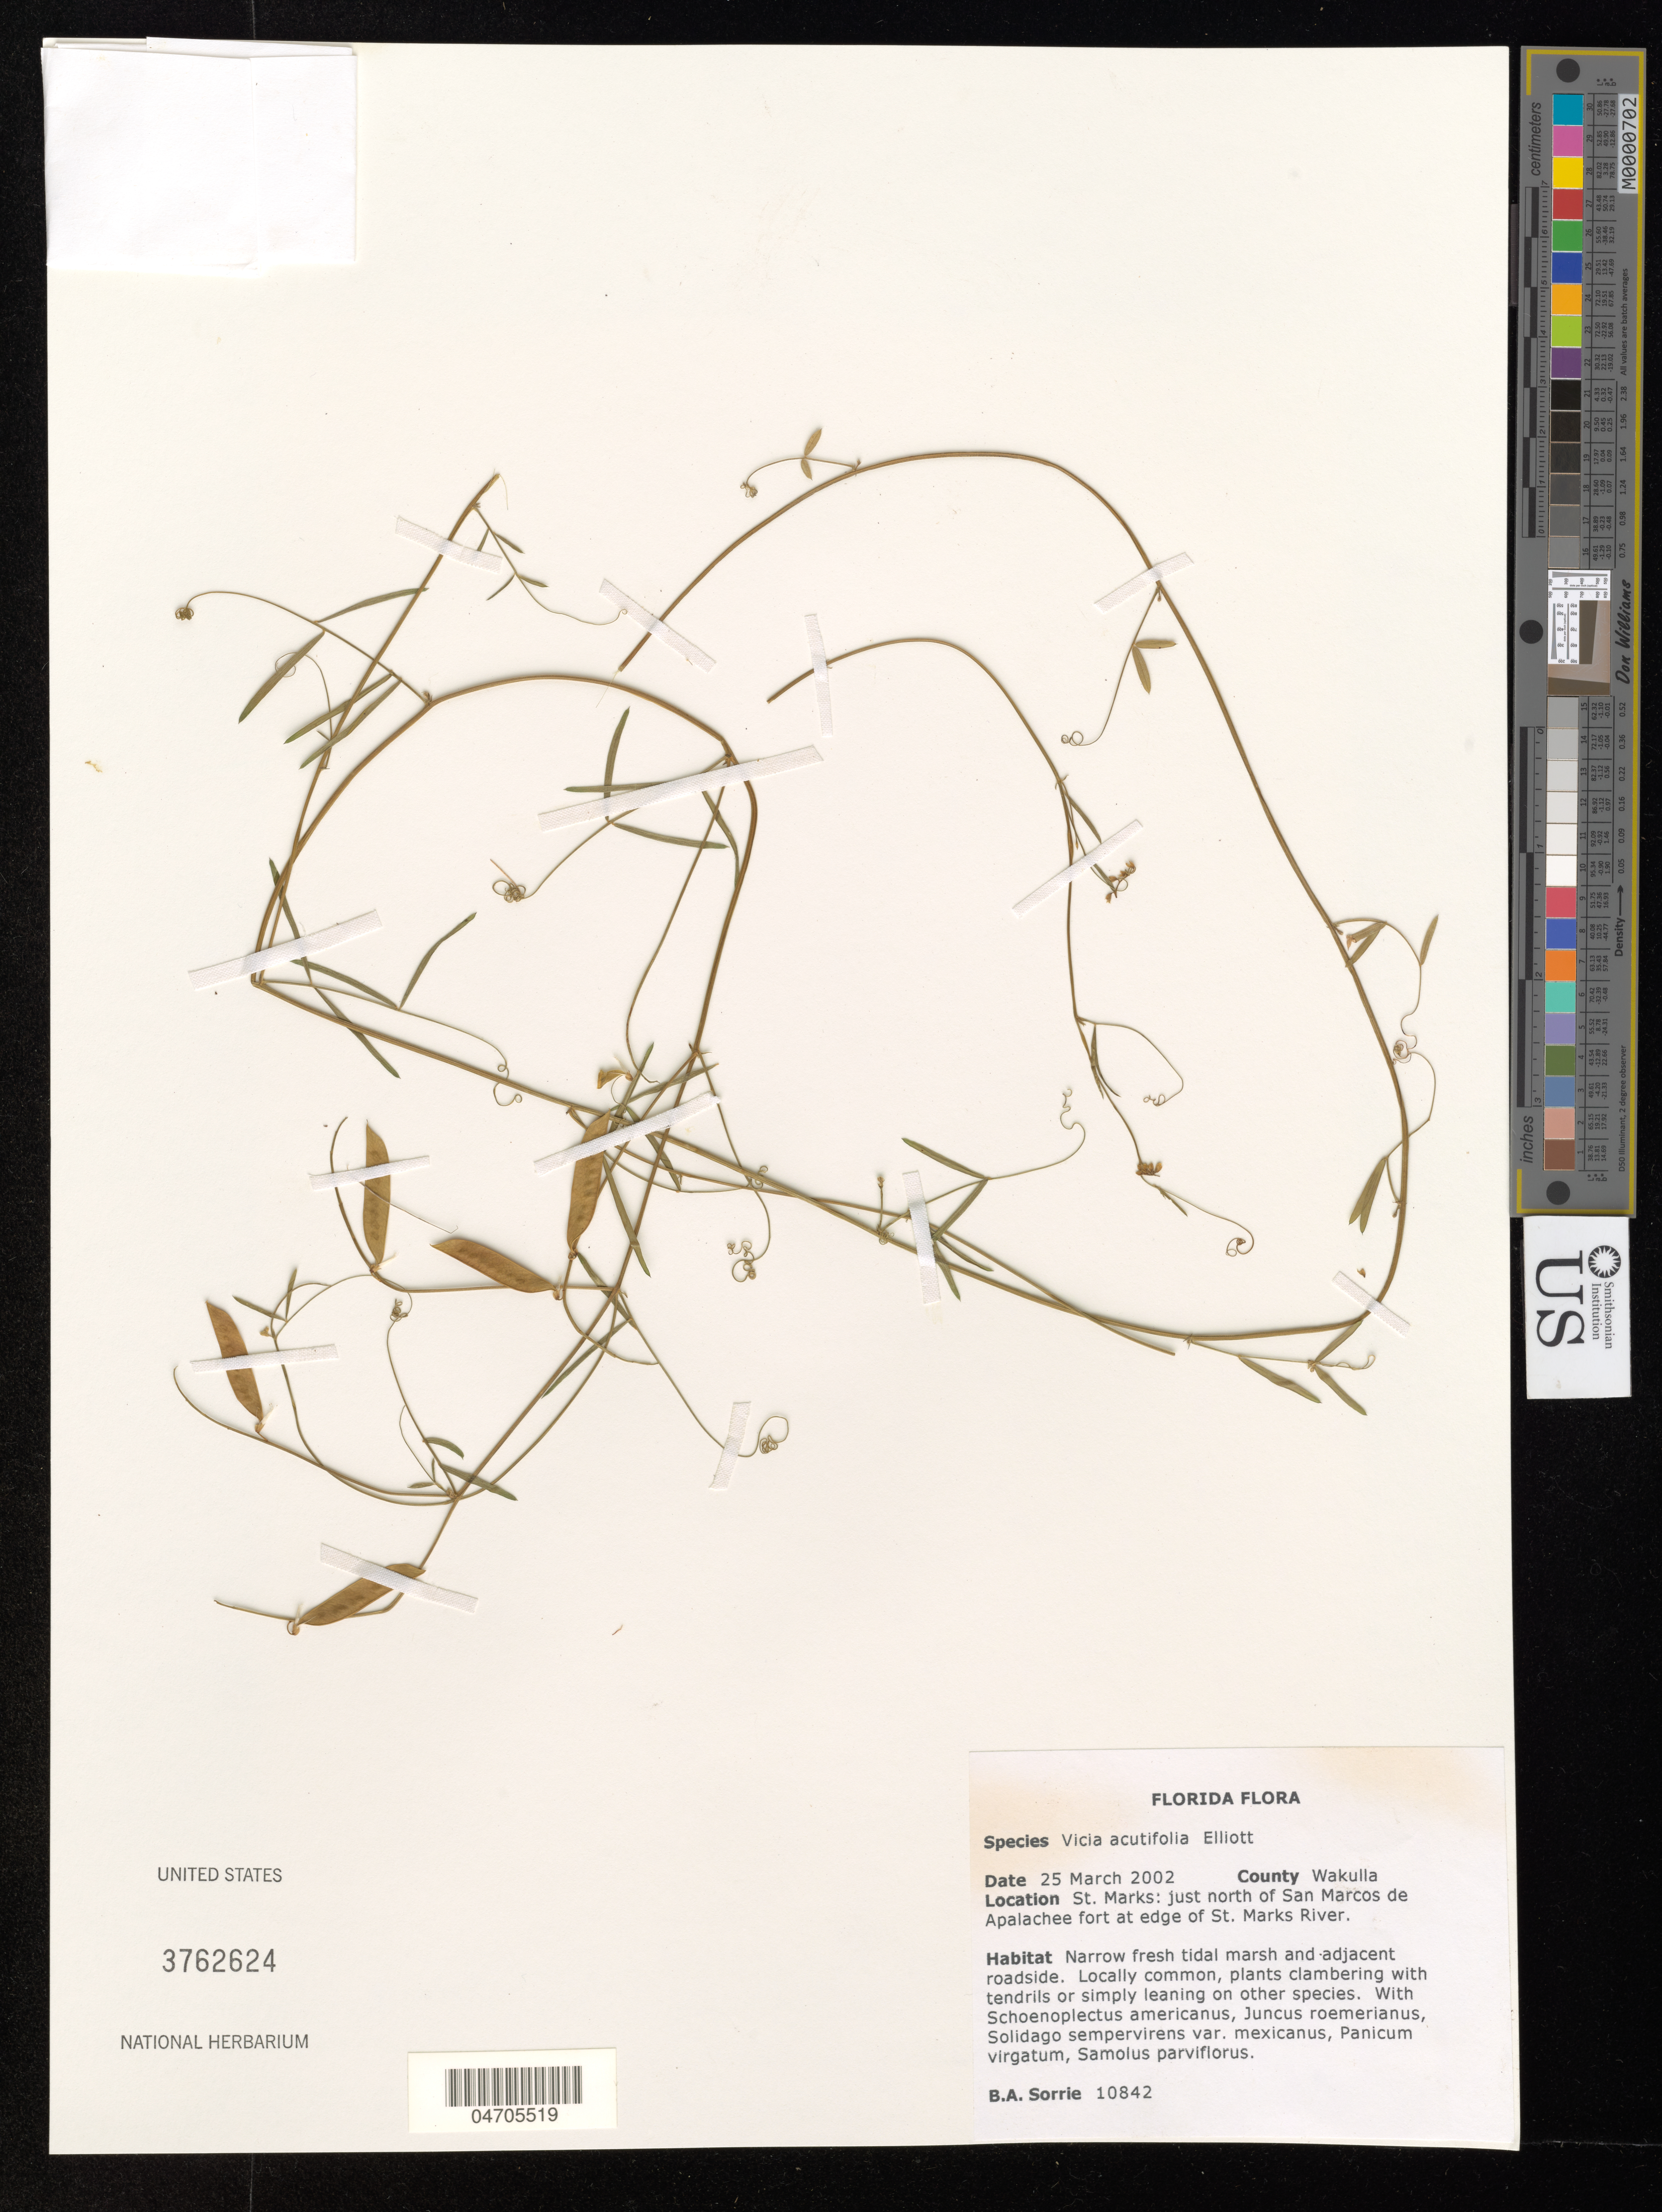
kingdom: Plantae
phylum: Tracheophyta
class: Magnoliopsida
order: Fabales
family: Fabaceae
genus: Vicia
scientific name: Vicia acutifolia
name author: Elliott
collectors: B. Sorrie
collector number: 10842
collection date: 2002-03-25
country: United States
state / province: Florida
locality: County: Wakulla. St. Marks: just north of San Marcos de Apalachee fort at edge of St. Marks River.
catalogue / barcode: US 3762624